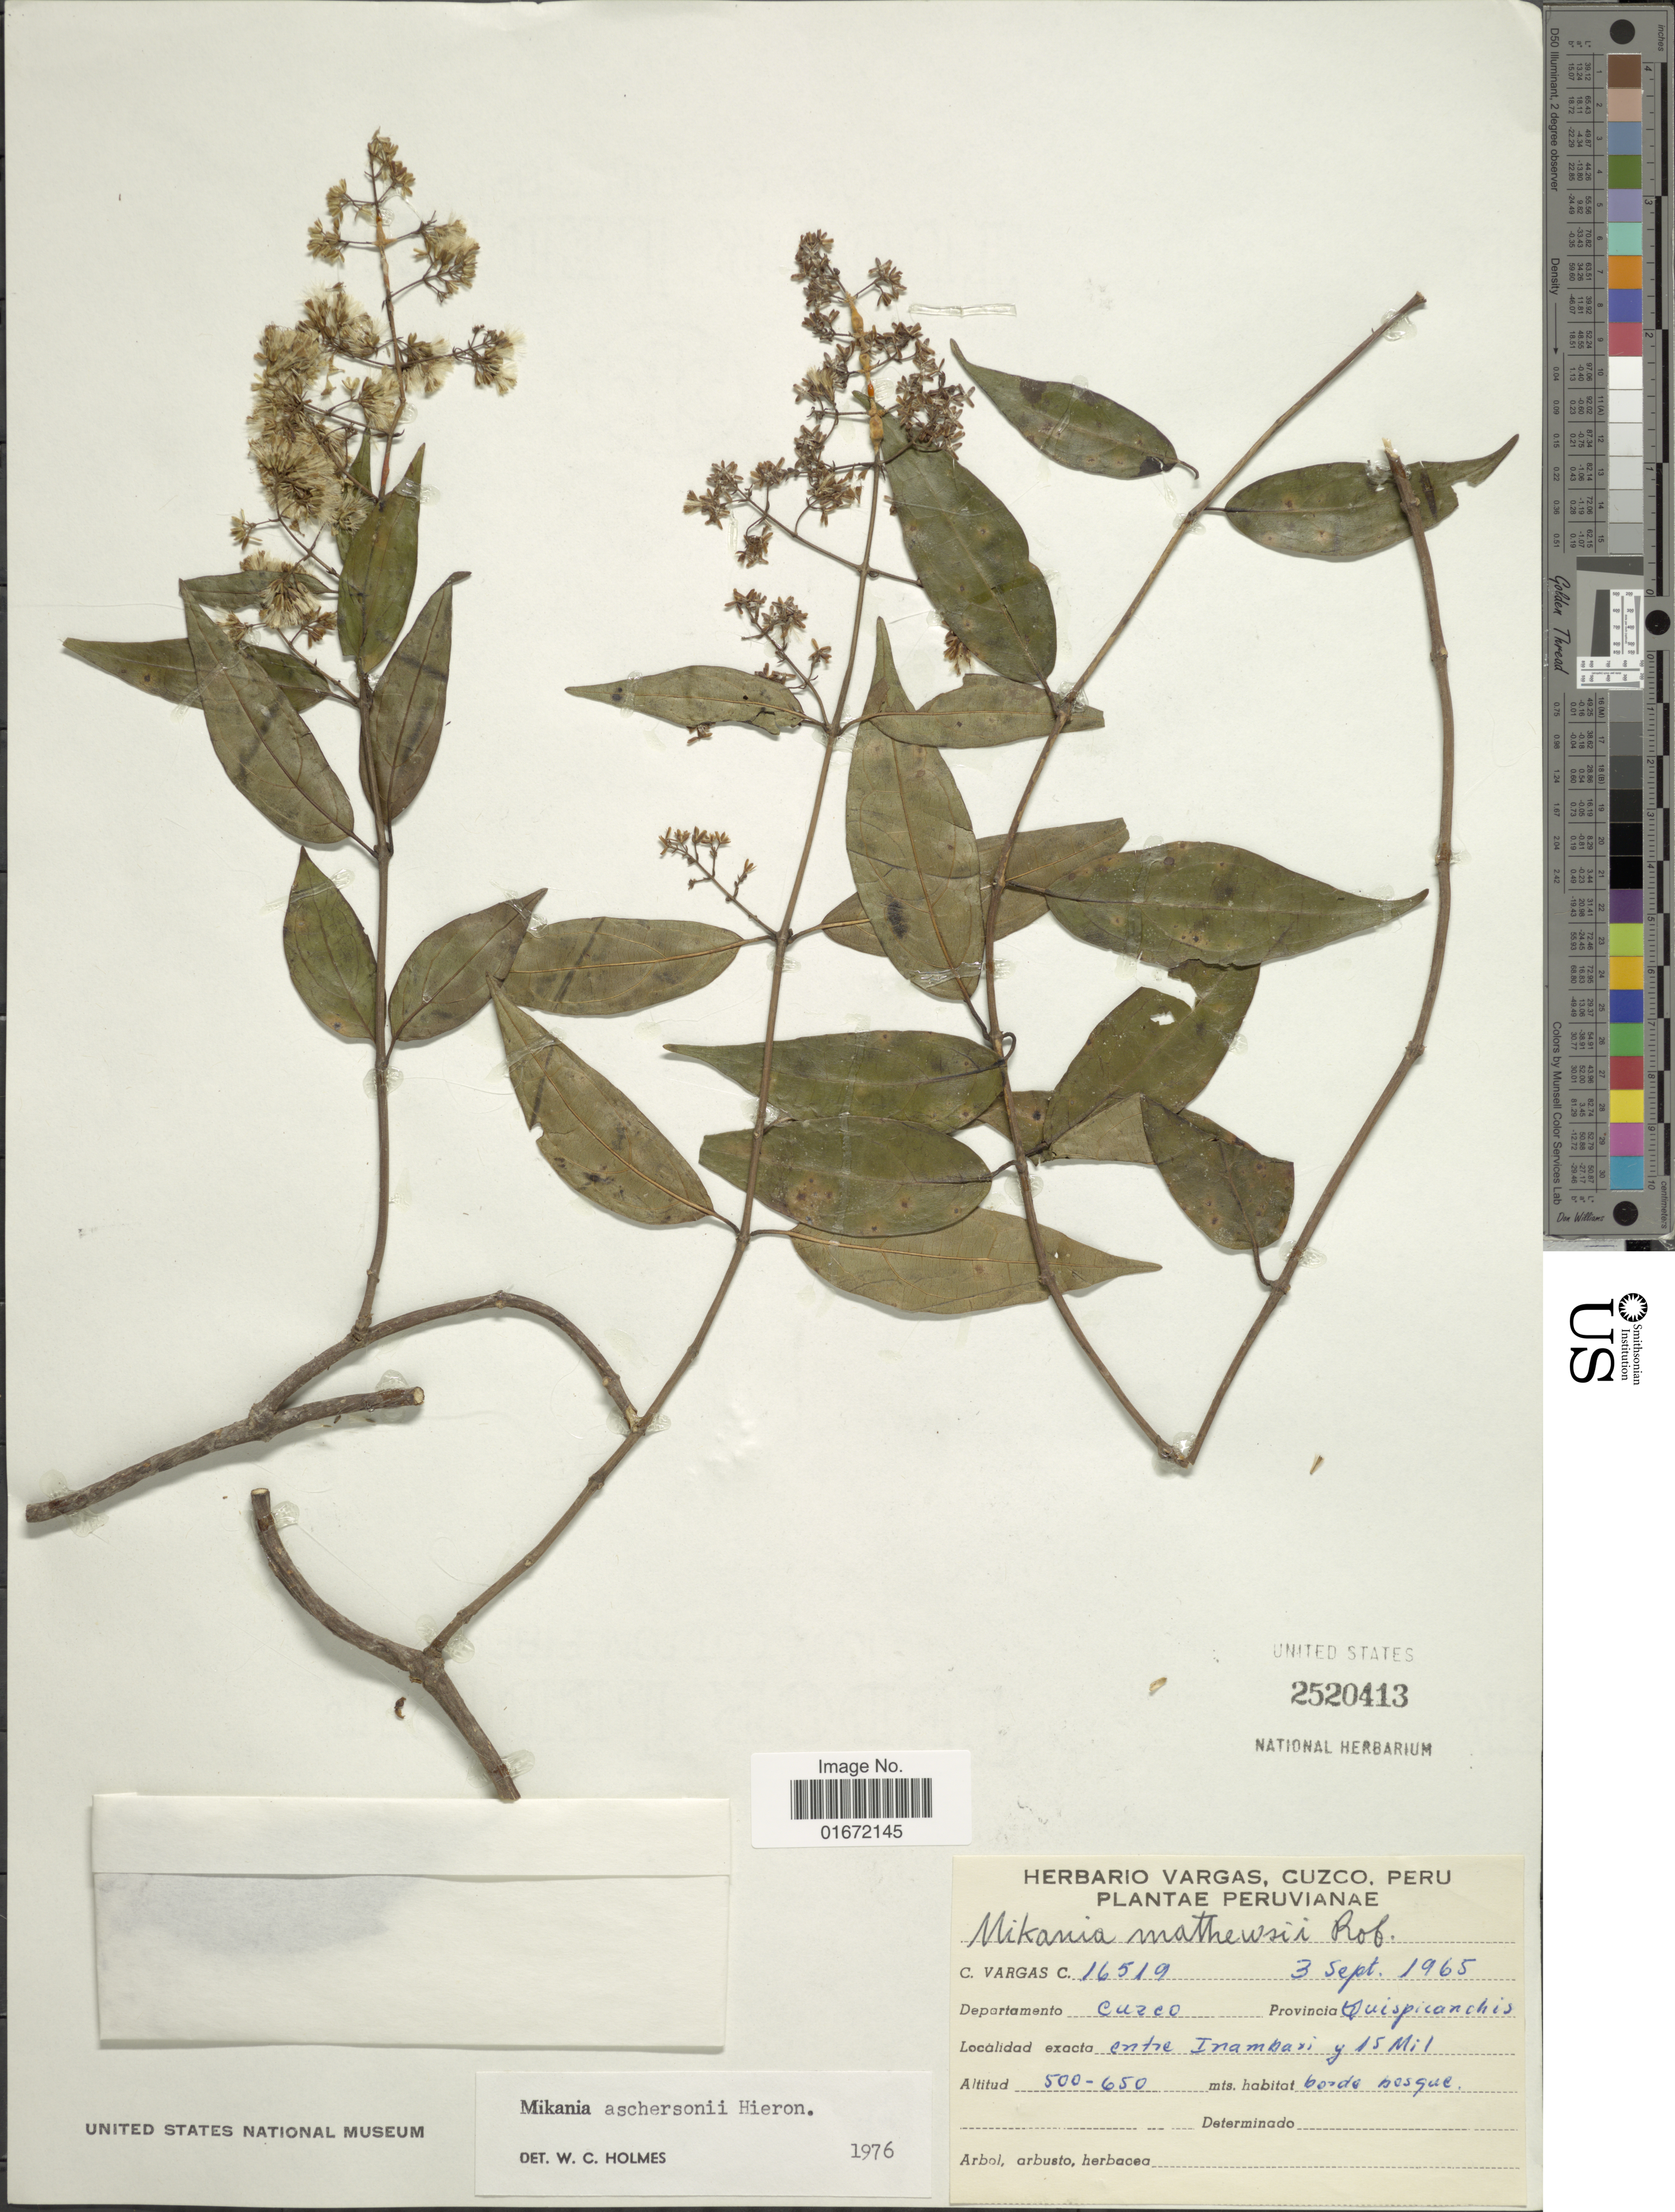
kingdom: Plantae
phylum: Tracheophyta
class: Magnoliopsida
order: Asterales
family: Asteraceae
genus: Mikania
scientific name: Mikania aschersonii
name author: Hieron.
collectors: C. Vargas Calderón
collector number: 16519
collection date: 1965-09-03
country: Peru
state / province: Cusco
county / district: Quispicanchis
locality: Entre Inambari y 15 Mil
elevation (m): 500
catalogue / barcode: US 2520413